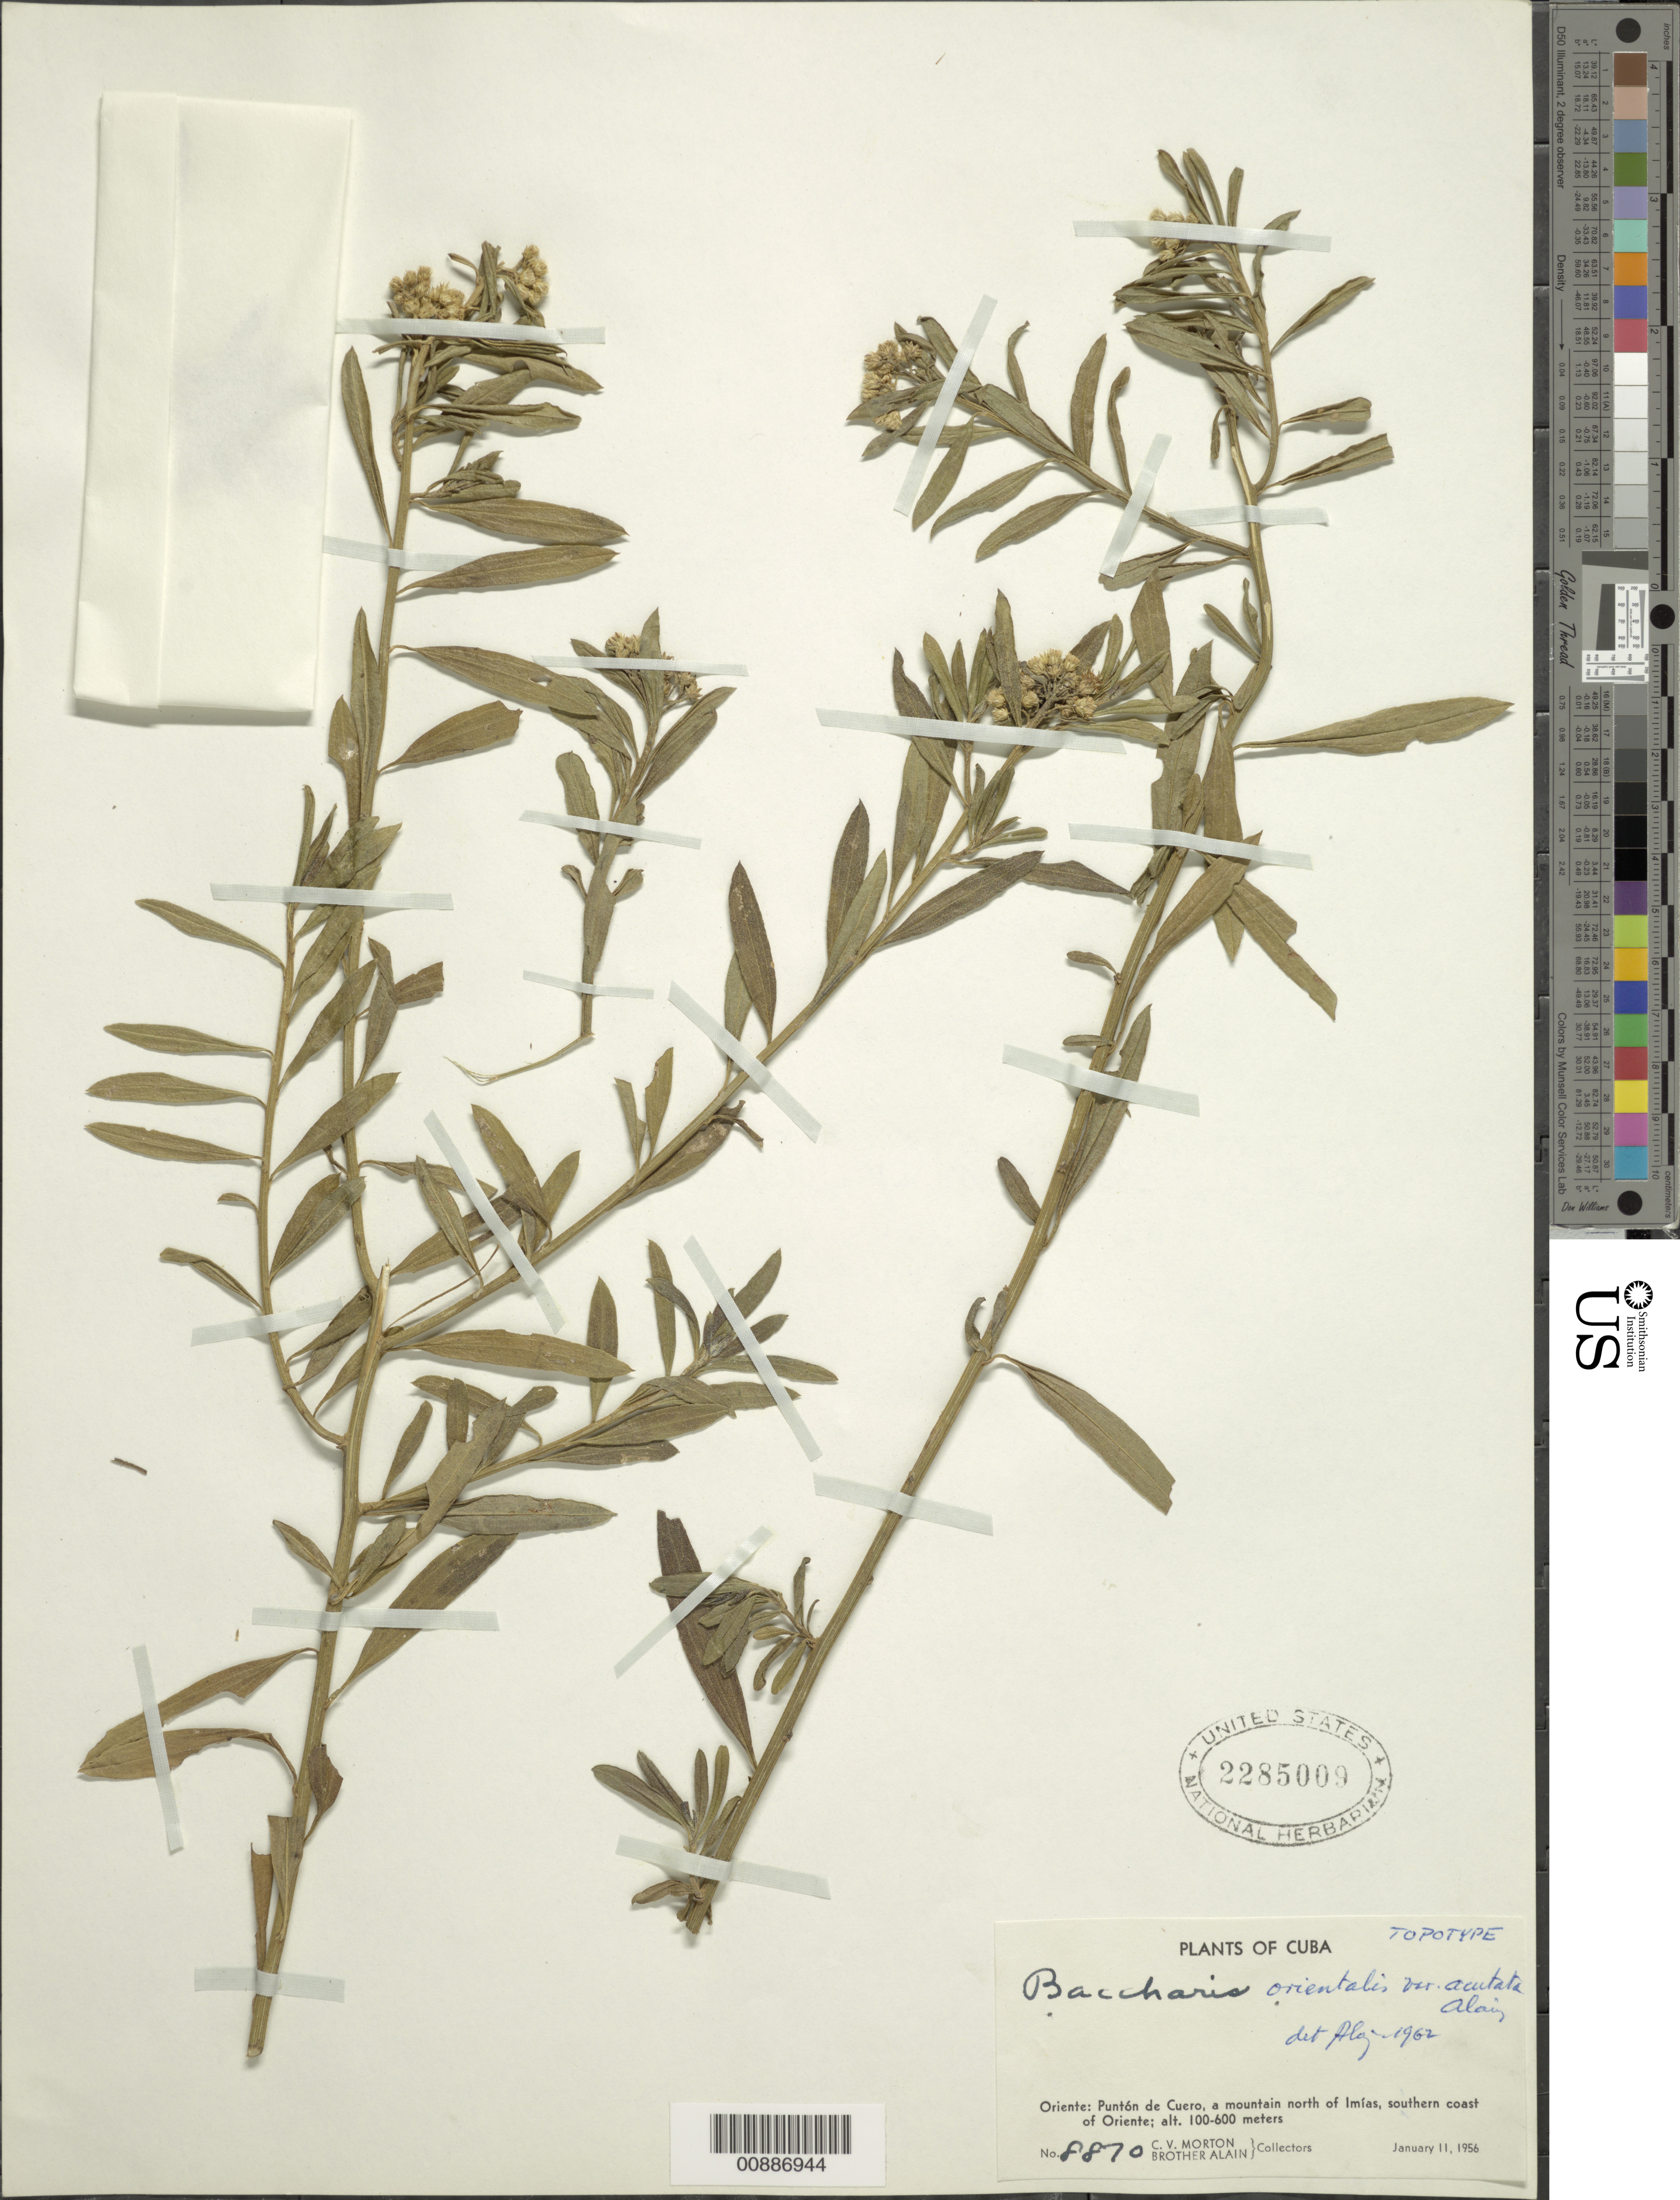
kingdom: Plantae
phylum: Tracheophyta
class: Magnoliopsida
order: Asterales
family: Asteraceae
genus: Baccharis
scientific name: Baccharis orientalis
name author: Alain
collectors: C. V. Morton & A. H. Liogier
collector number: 8870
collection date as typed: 11 Jan 1956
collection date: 1956-01-11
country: Cuba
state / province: Oriente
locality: Puntón de Cuero, north of Imías, southern coast of Oriente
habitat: Montane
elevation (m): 100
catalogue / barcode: US 2285009